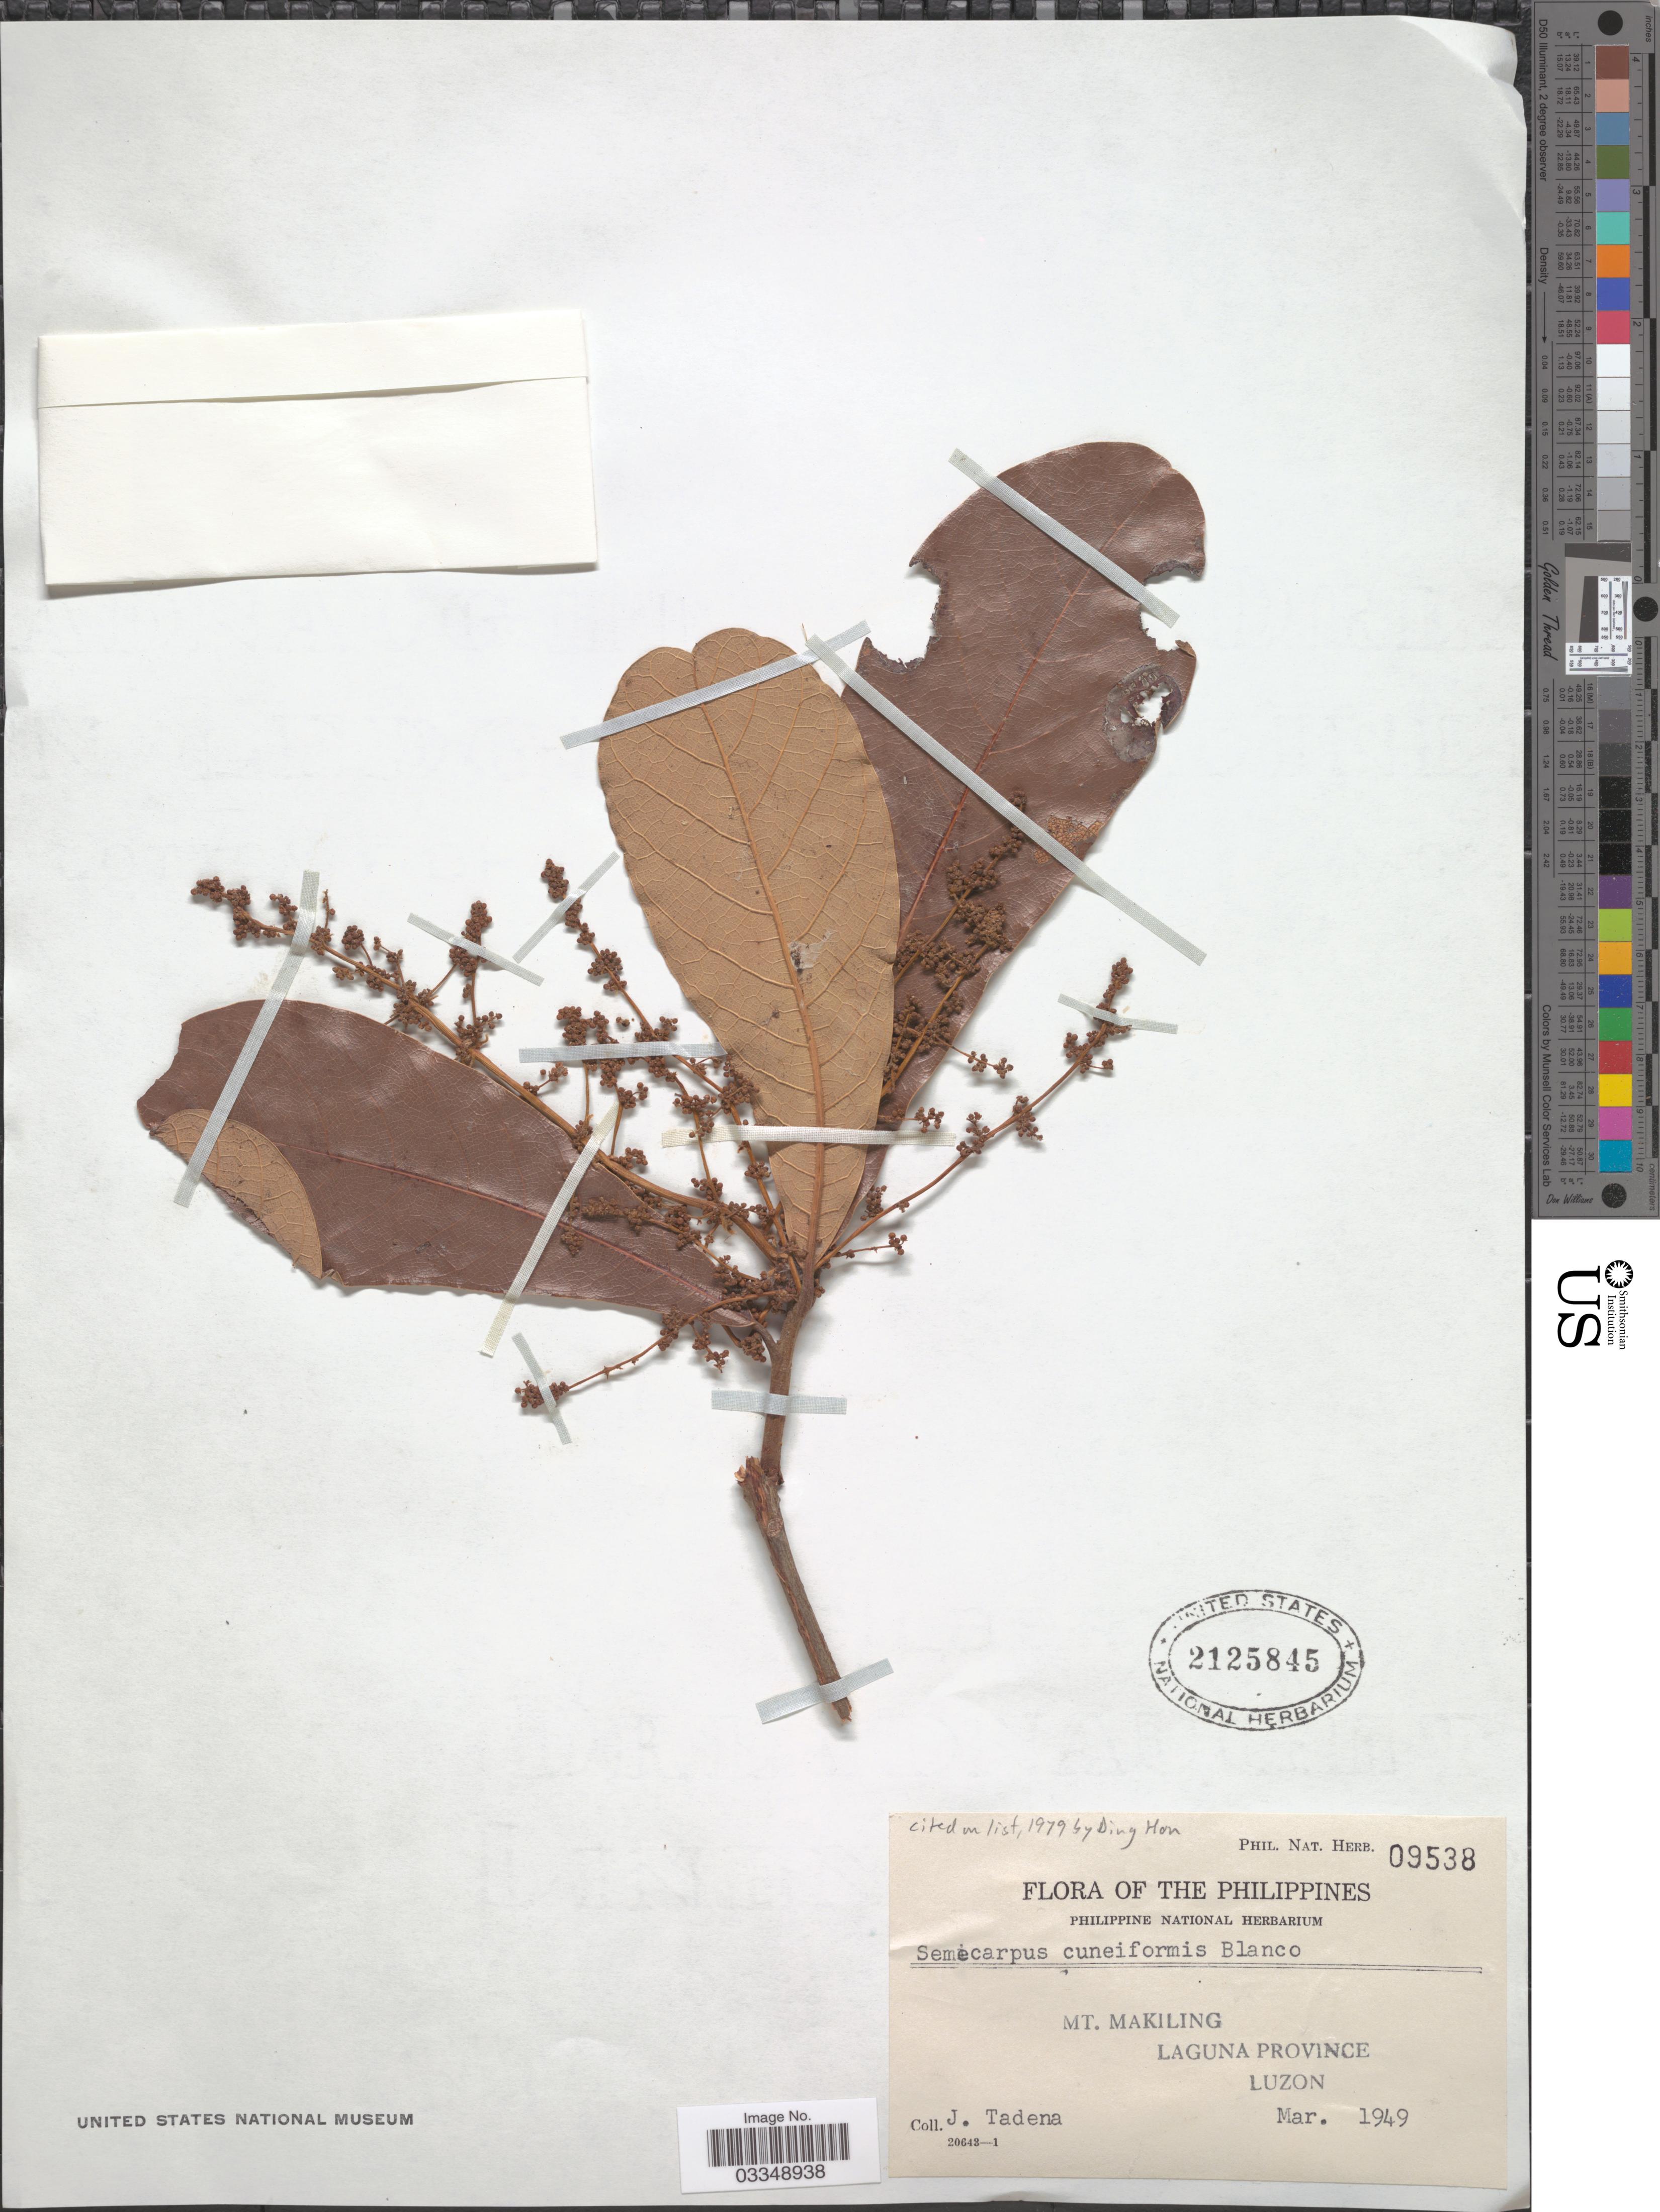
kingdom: Plantae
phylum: Tracheophyta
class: Magnoliopsida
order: Sapindales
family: Anacardiaceae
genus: Semecarpus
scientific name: Semecarpus cuneiformis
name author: Blanco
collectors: J. Tadena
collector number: Phil. Nat. Herb. 09538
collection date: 1949-03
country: Philippines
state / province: Calabarzon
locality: Mt. Makiling. Laguna Province. Luzon.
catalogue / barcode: US 2125845